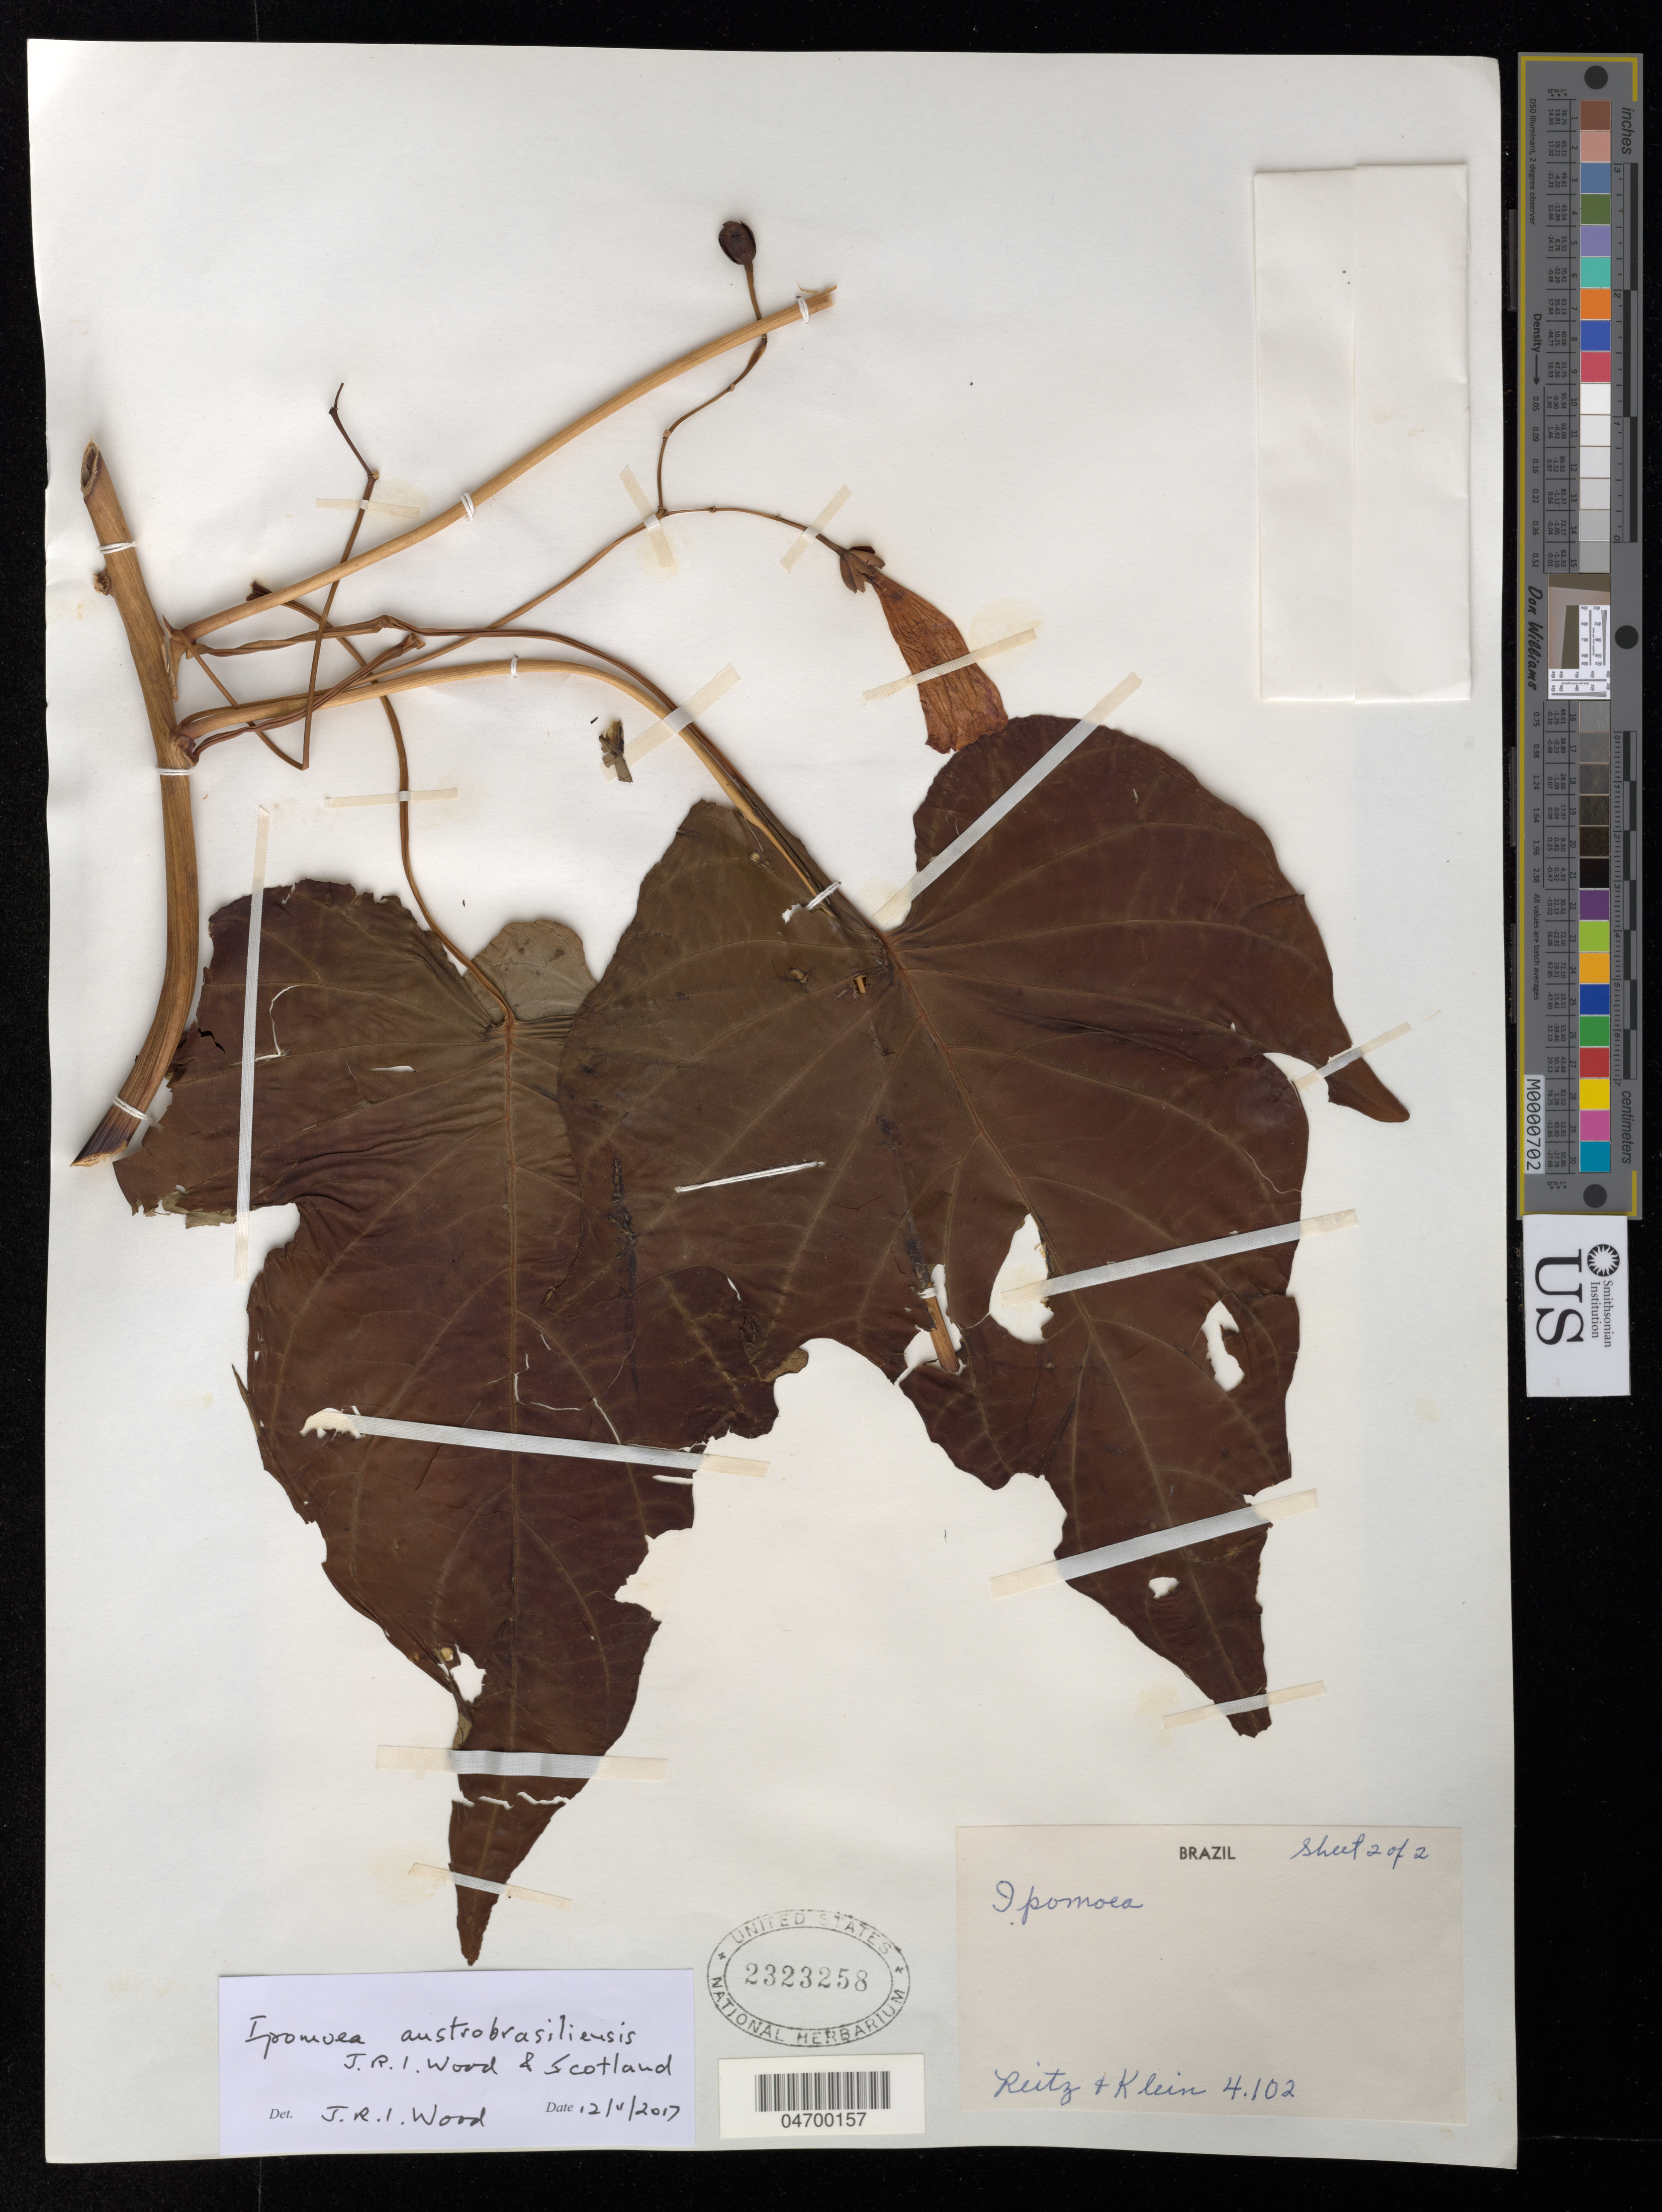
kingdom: Plantae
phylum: Tracheophyta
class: Magnoliopsida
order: Solanales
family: Convolvulaceae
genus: Ipomoea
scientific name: Ipomoea austrobrasiliensis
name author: J.R.I. Wood & Scotland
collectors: R. Reitz & R. M. Klein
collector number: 4102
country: Brazil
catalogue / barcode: US 2323258